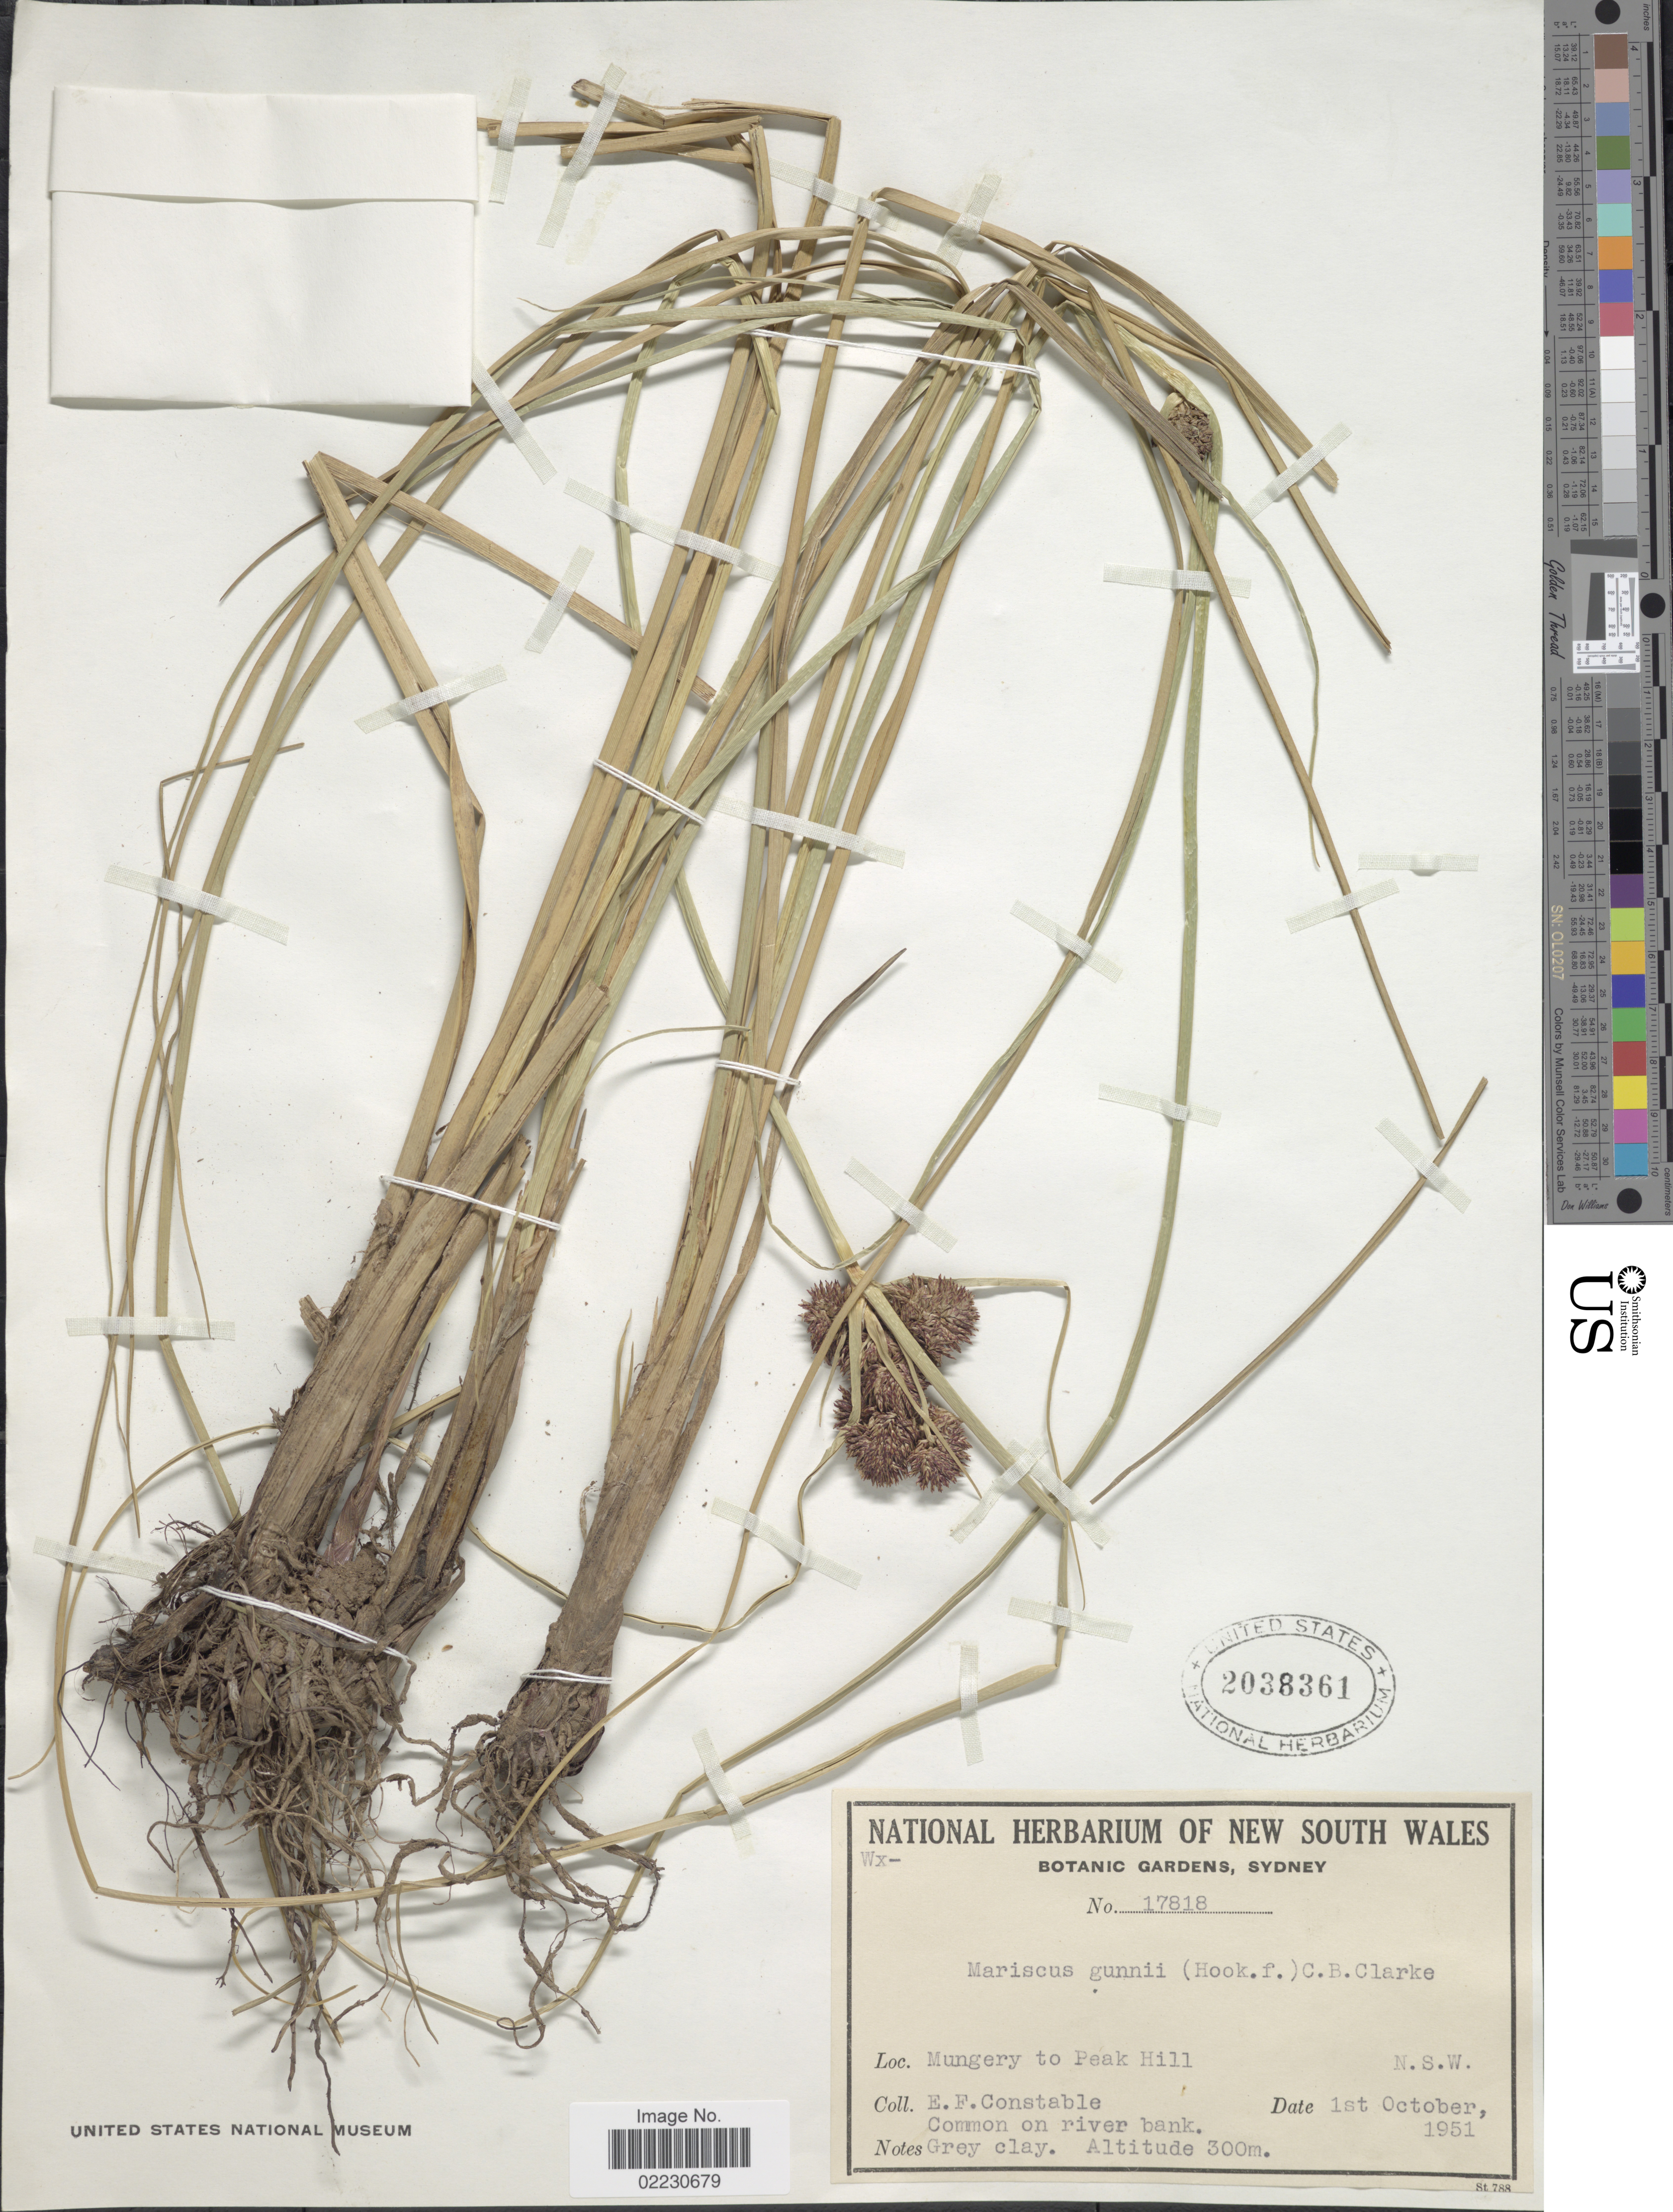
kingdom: Plantae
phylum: Tracheophyta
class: Liliopsida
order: Poales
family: Cyperaceae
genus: Cyperus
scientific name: Cyperus gunnii subsp. gunnii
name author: Hook. f.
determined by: Strong, Mark T., (BOT), Smithsonian Institution - National Museum of Natural History (UNITED STATES)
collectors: E. F. Constable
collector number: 17818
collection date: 1951-10-01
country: Australia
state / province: New South Wales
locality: Mungery to Peak Hill N.S.W.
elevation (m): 300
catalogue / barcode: US 2038361